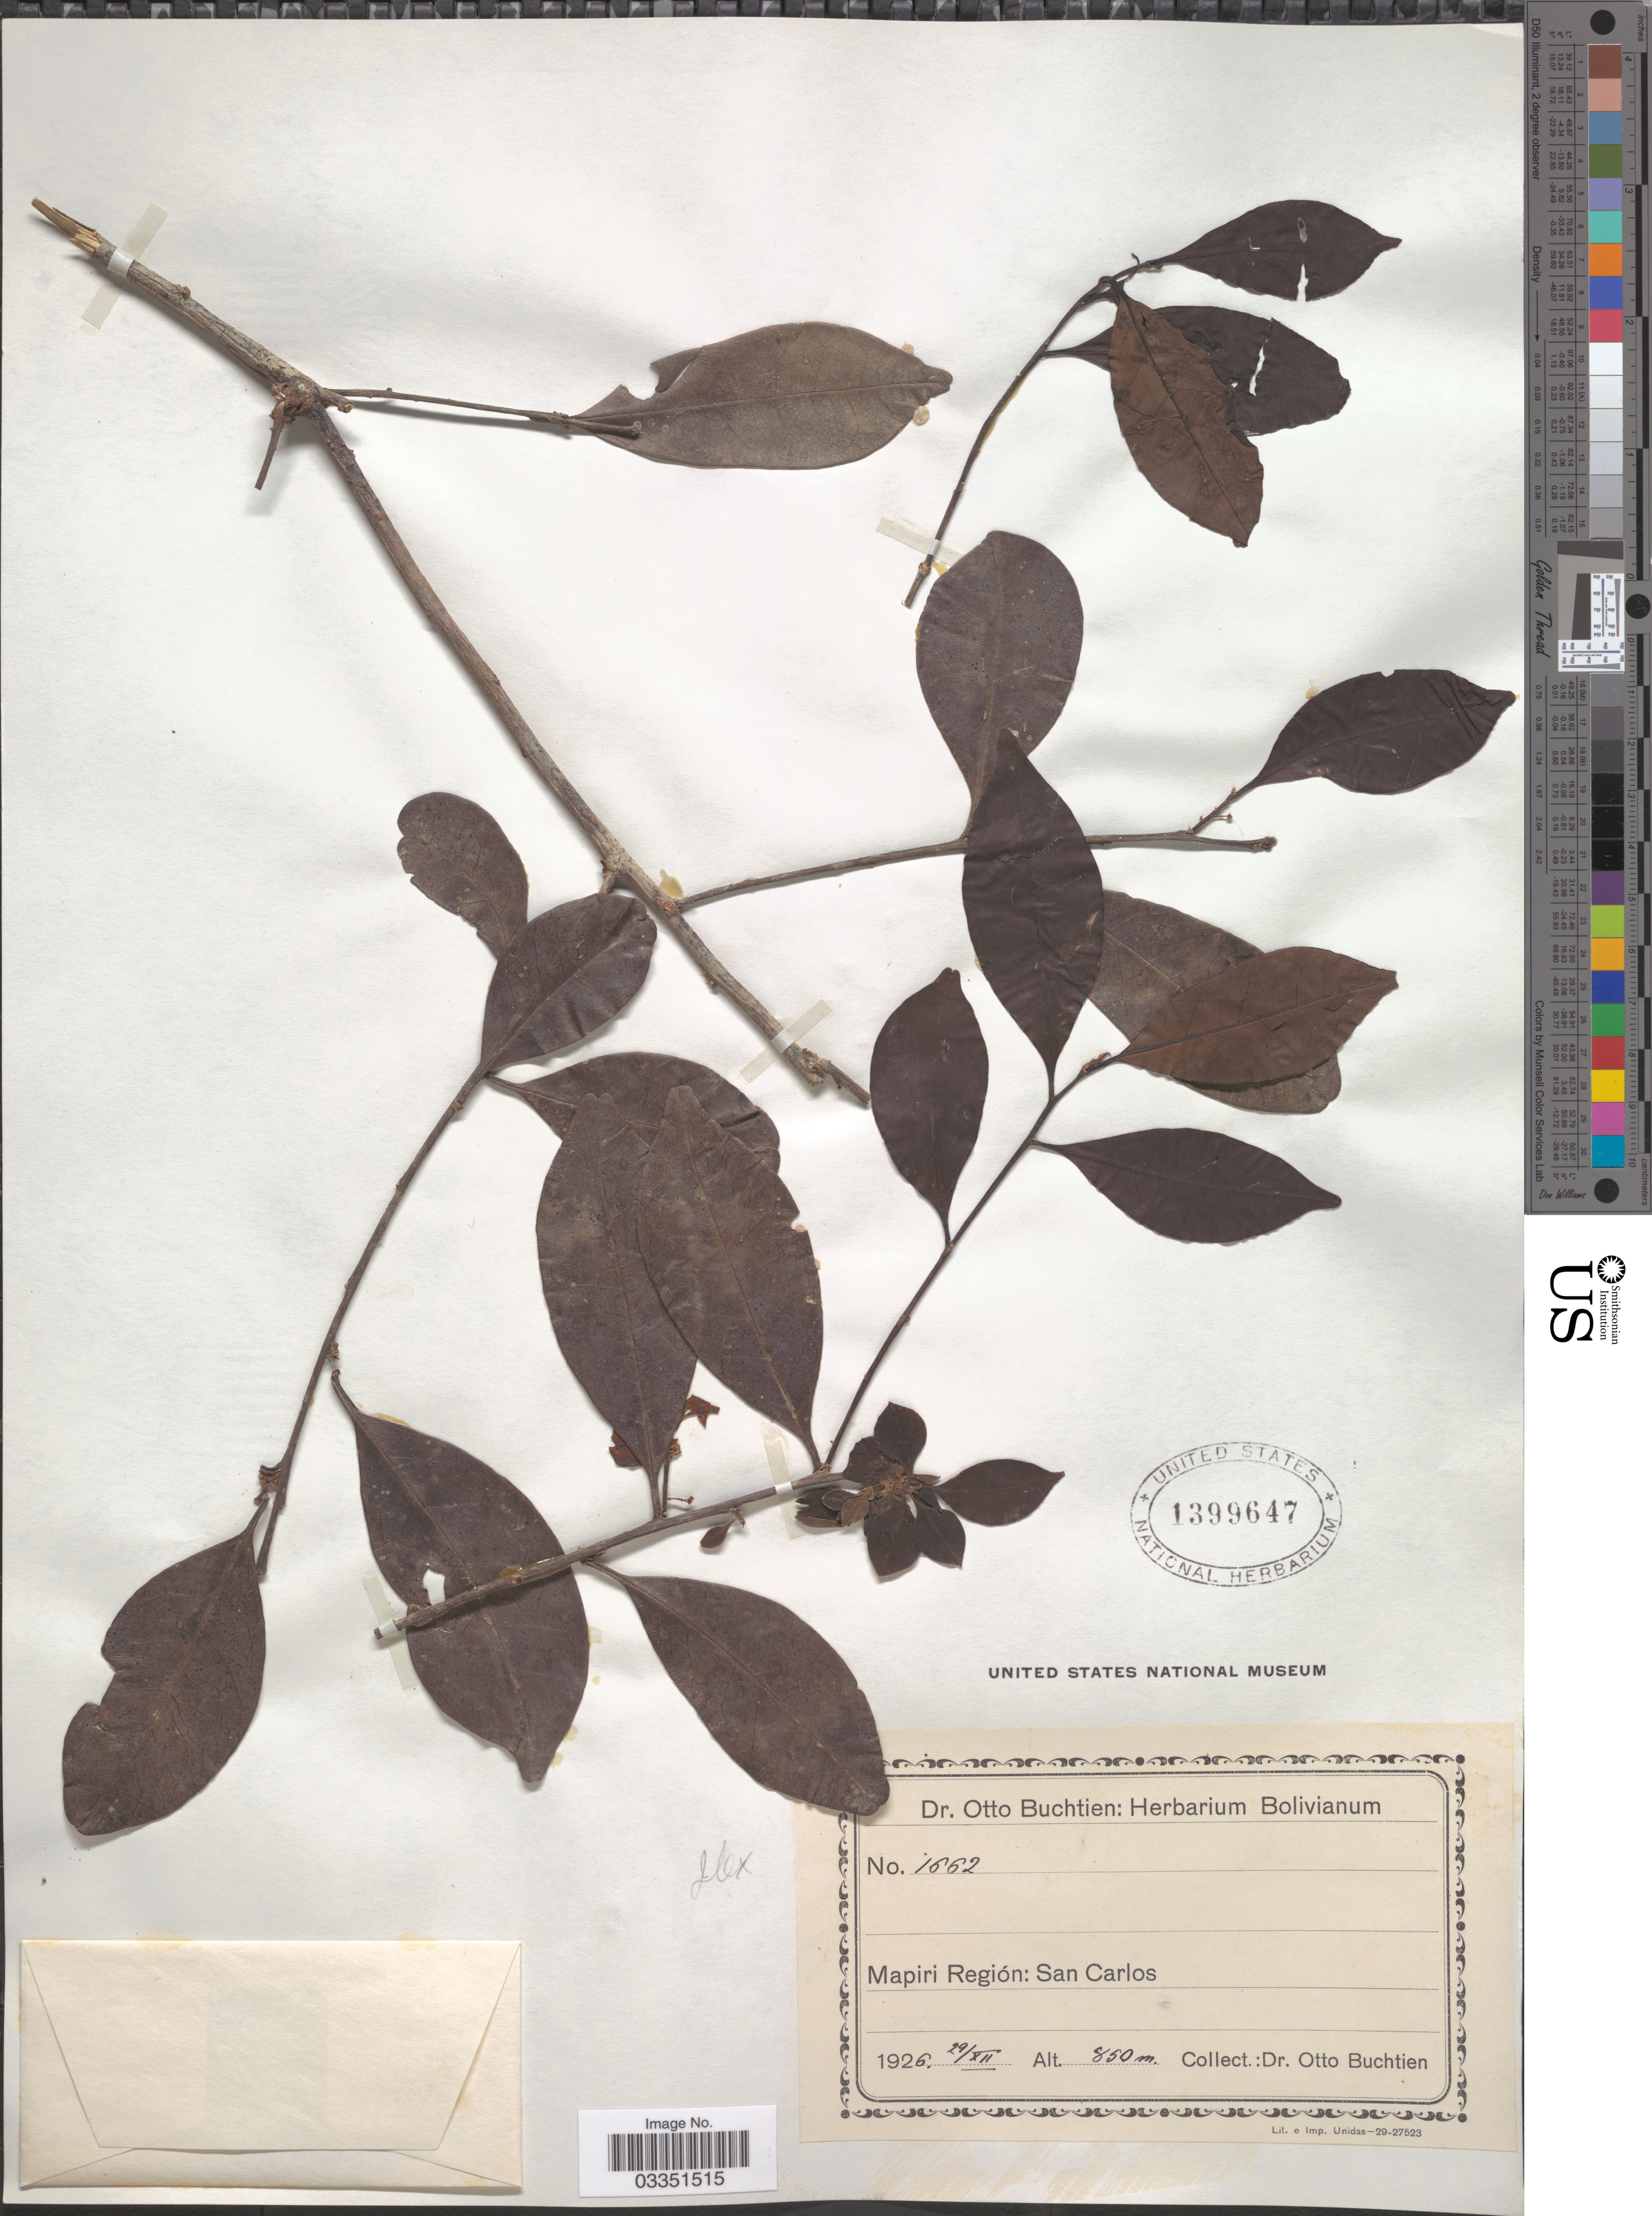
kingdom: Plantae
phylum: Tracheophyta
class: Magnoliopsida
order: Aquifoliales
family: Aquifoliaceae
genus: Ilex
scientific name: Ilex sp.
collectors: O. Buchtien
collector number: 1662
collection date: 1926-12-29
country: Bolivia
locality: Mapiri Región: San Carlos.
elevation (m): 850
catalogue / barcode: US 1399647